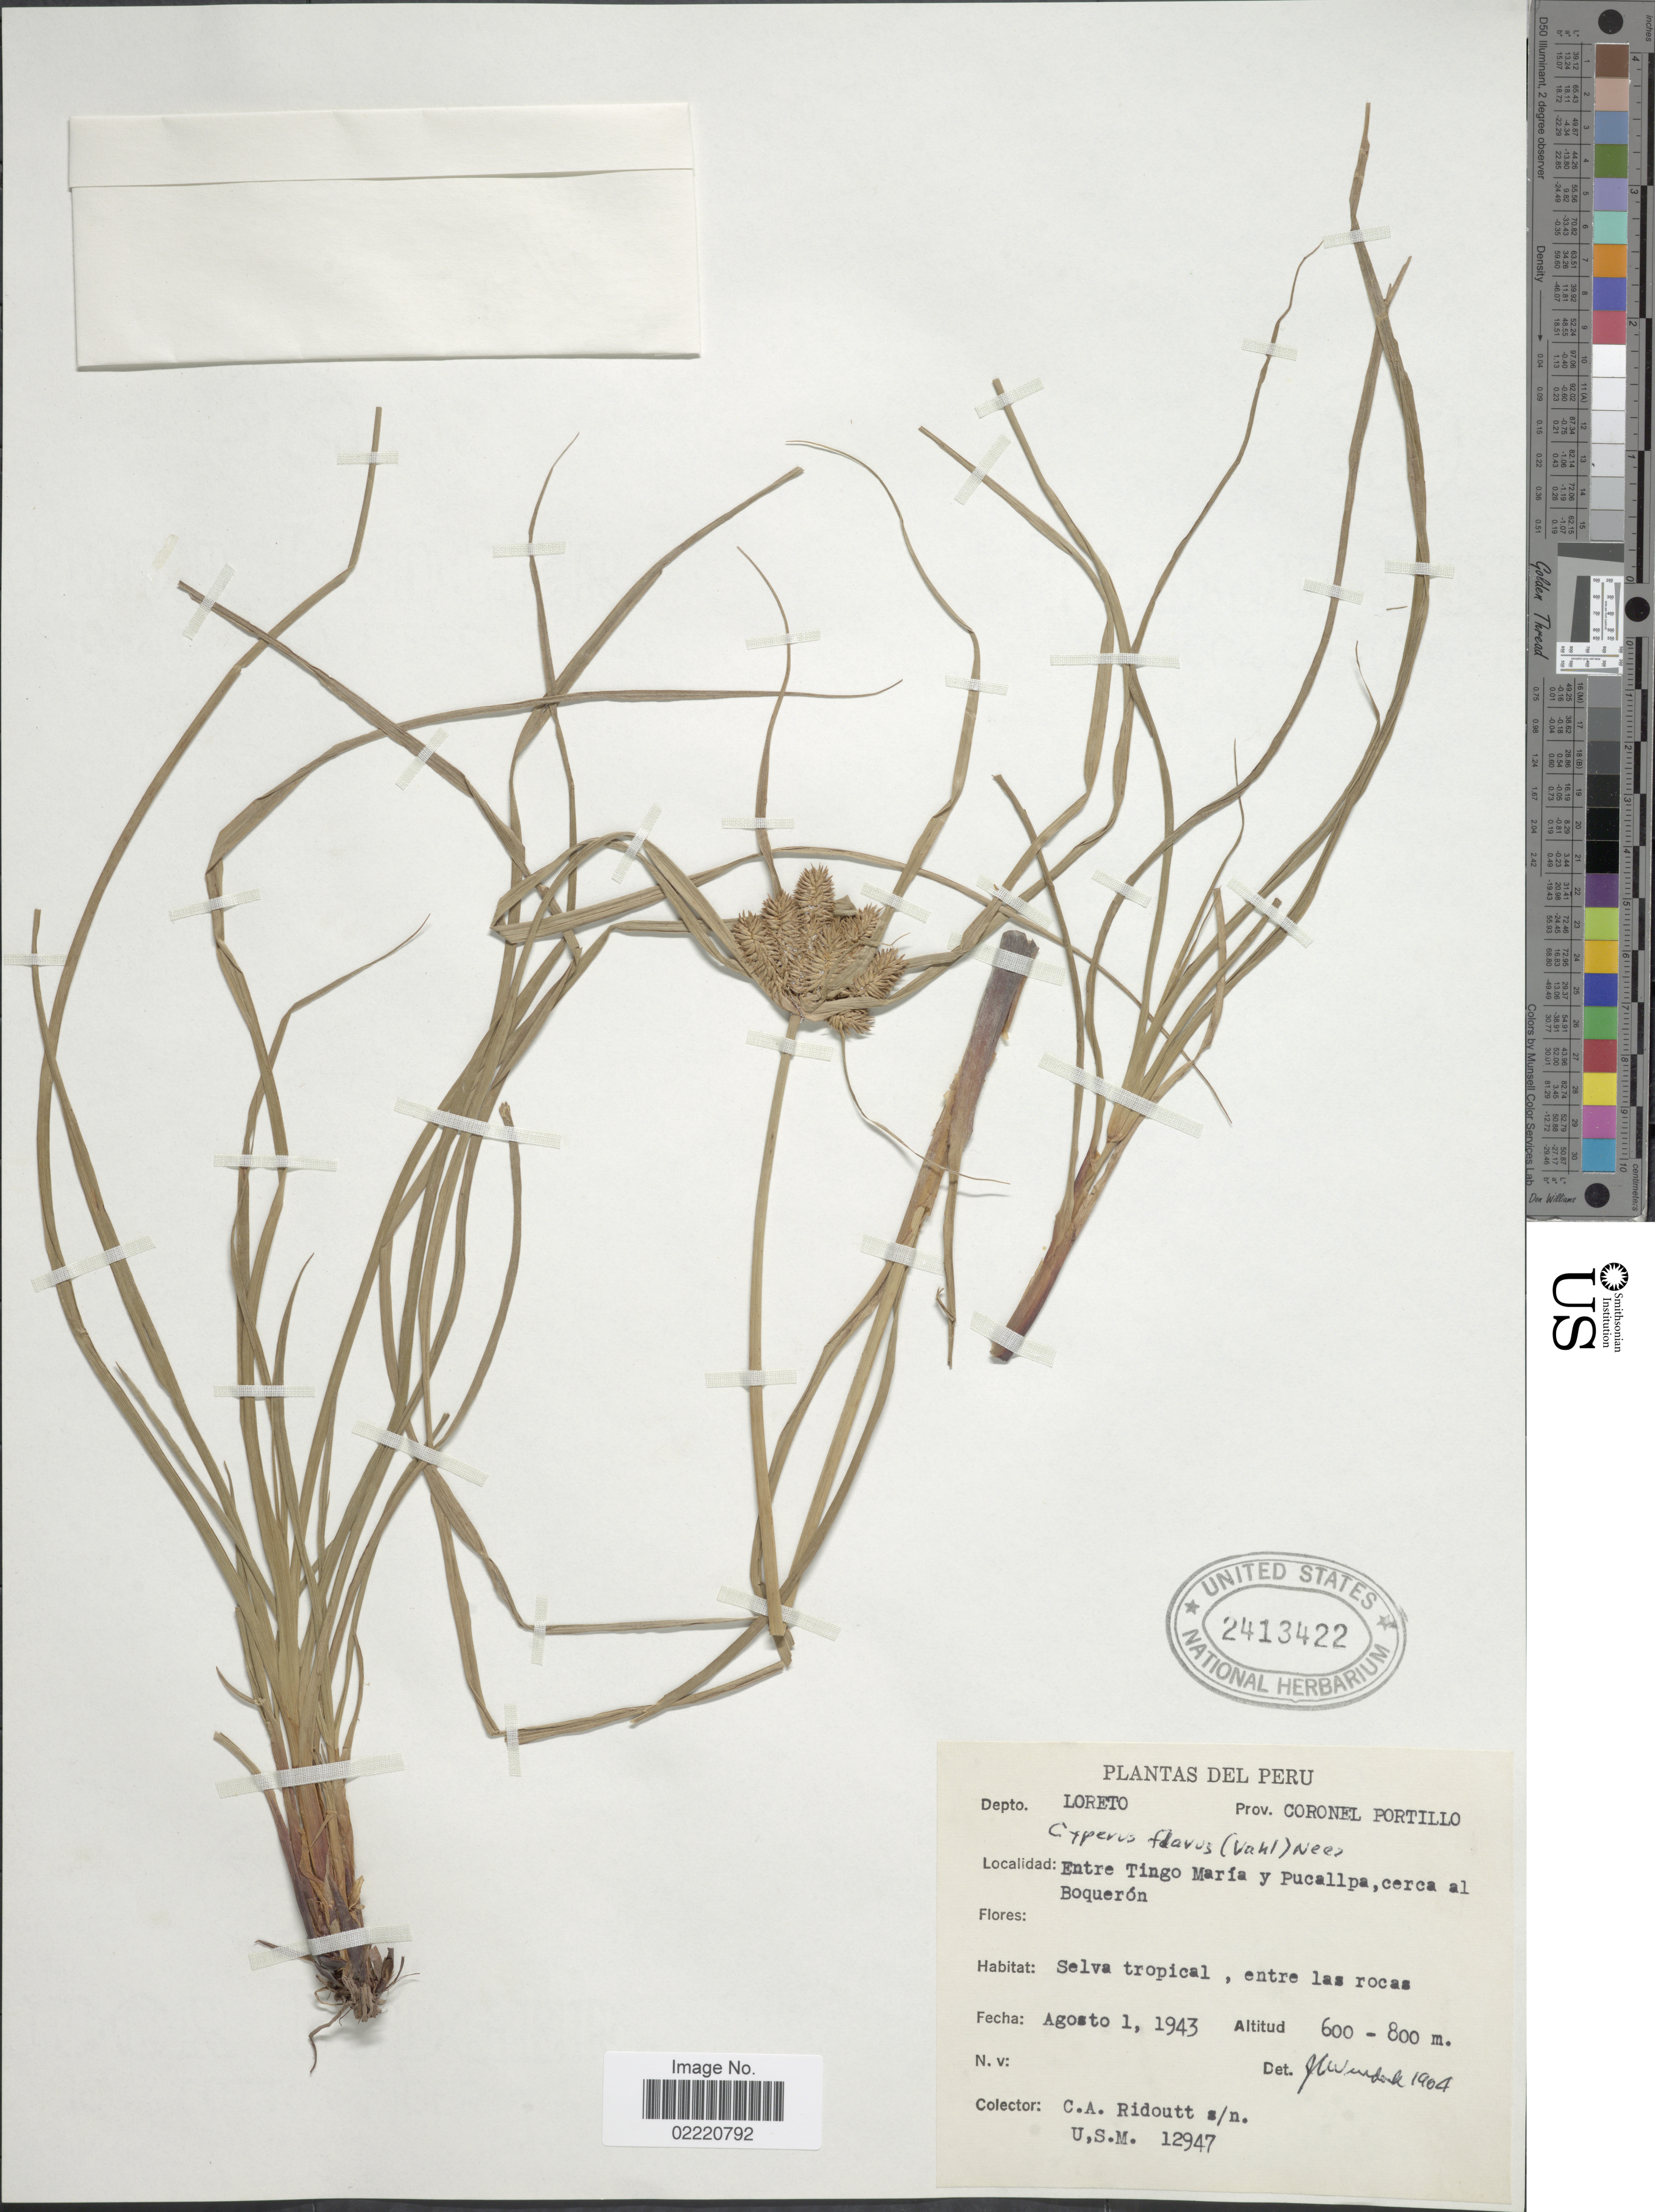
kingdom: Plantae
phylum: Tracheophyta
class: Liliopsida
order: Poales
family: Cyperaceae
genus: Cyperus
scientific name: Cyperus aggregatus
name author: (Willd.) Endl.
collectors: C. Ridoutt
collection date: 1943-08-01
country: Peru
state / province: Loreto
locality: Depto. Loreto, Prov. Coronel Portillo, Entre Tingo Maria y Pucallpa, cerca al Boqueron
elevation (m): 600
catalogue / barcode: US 2413422